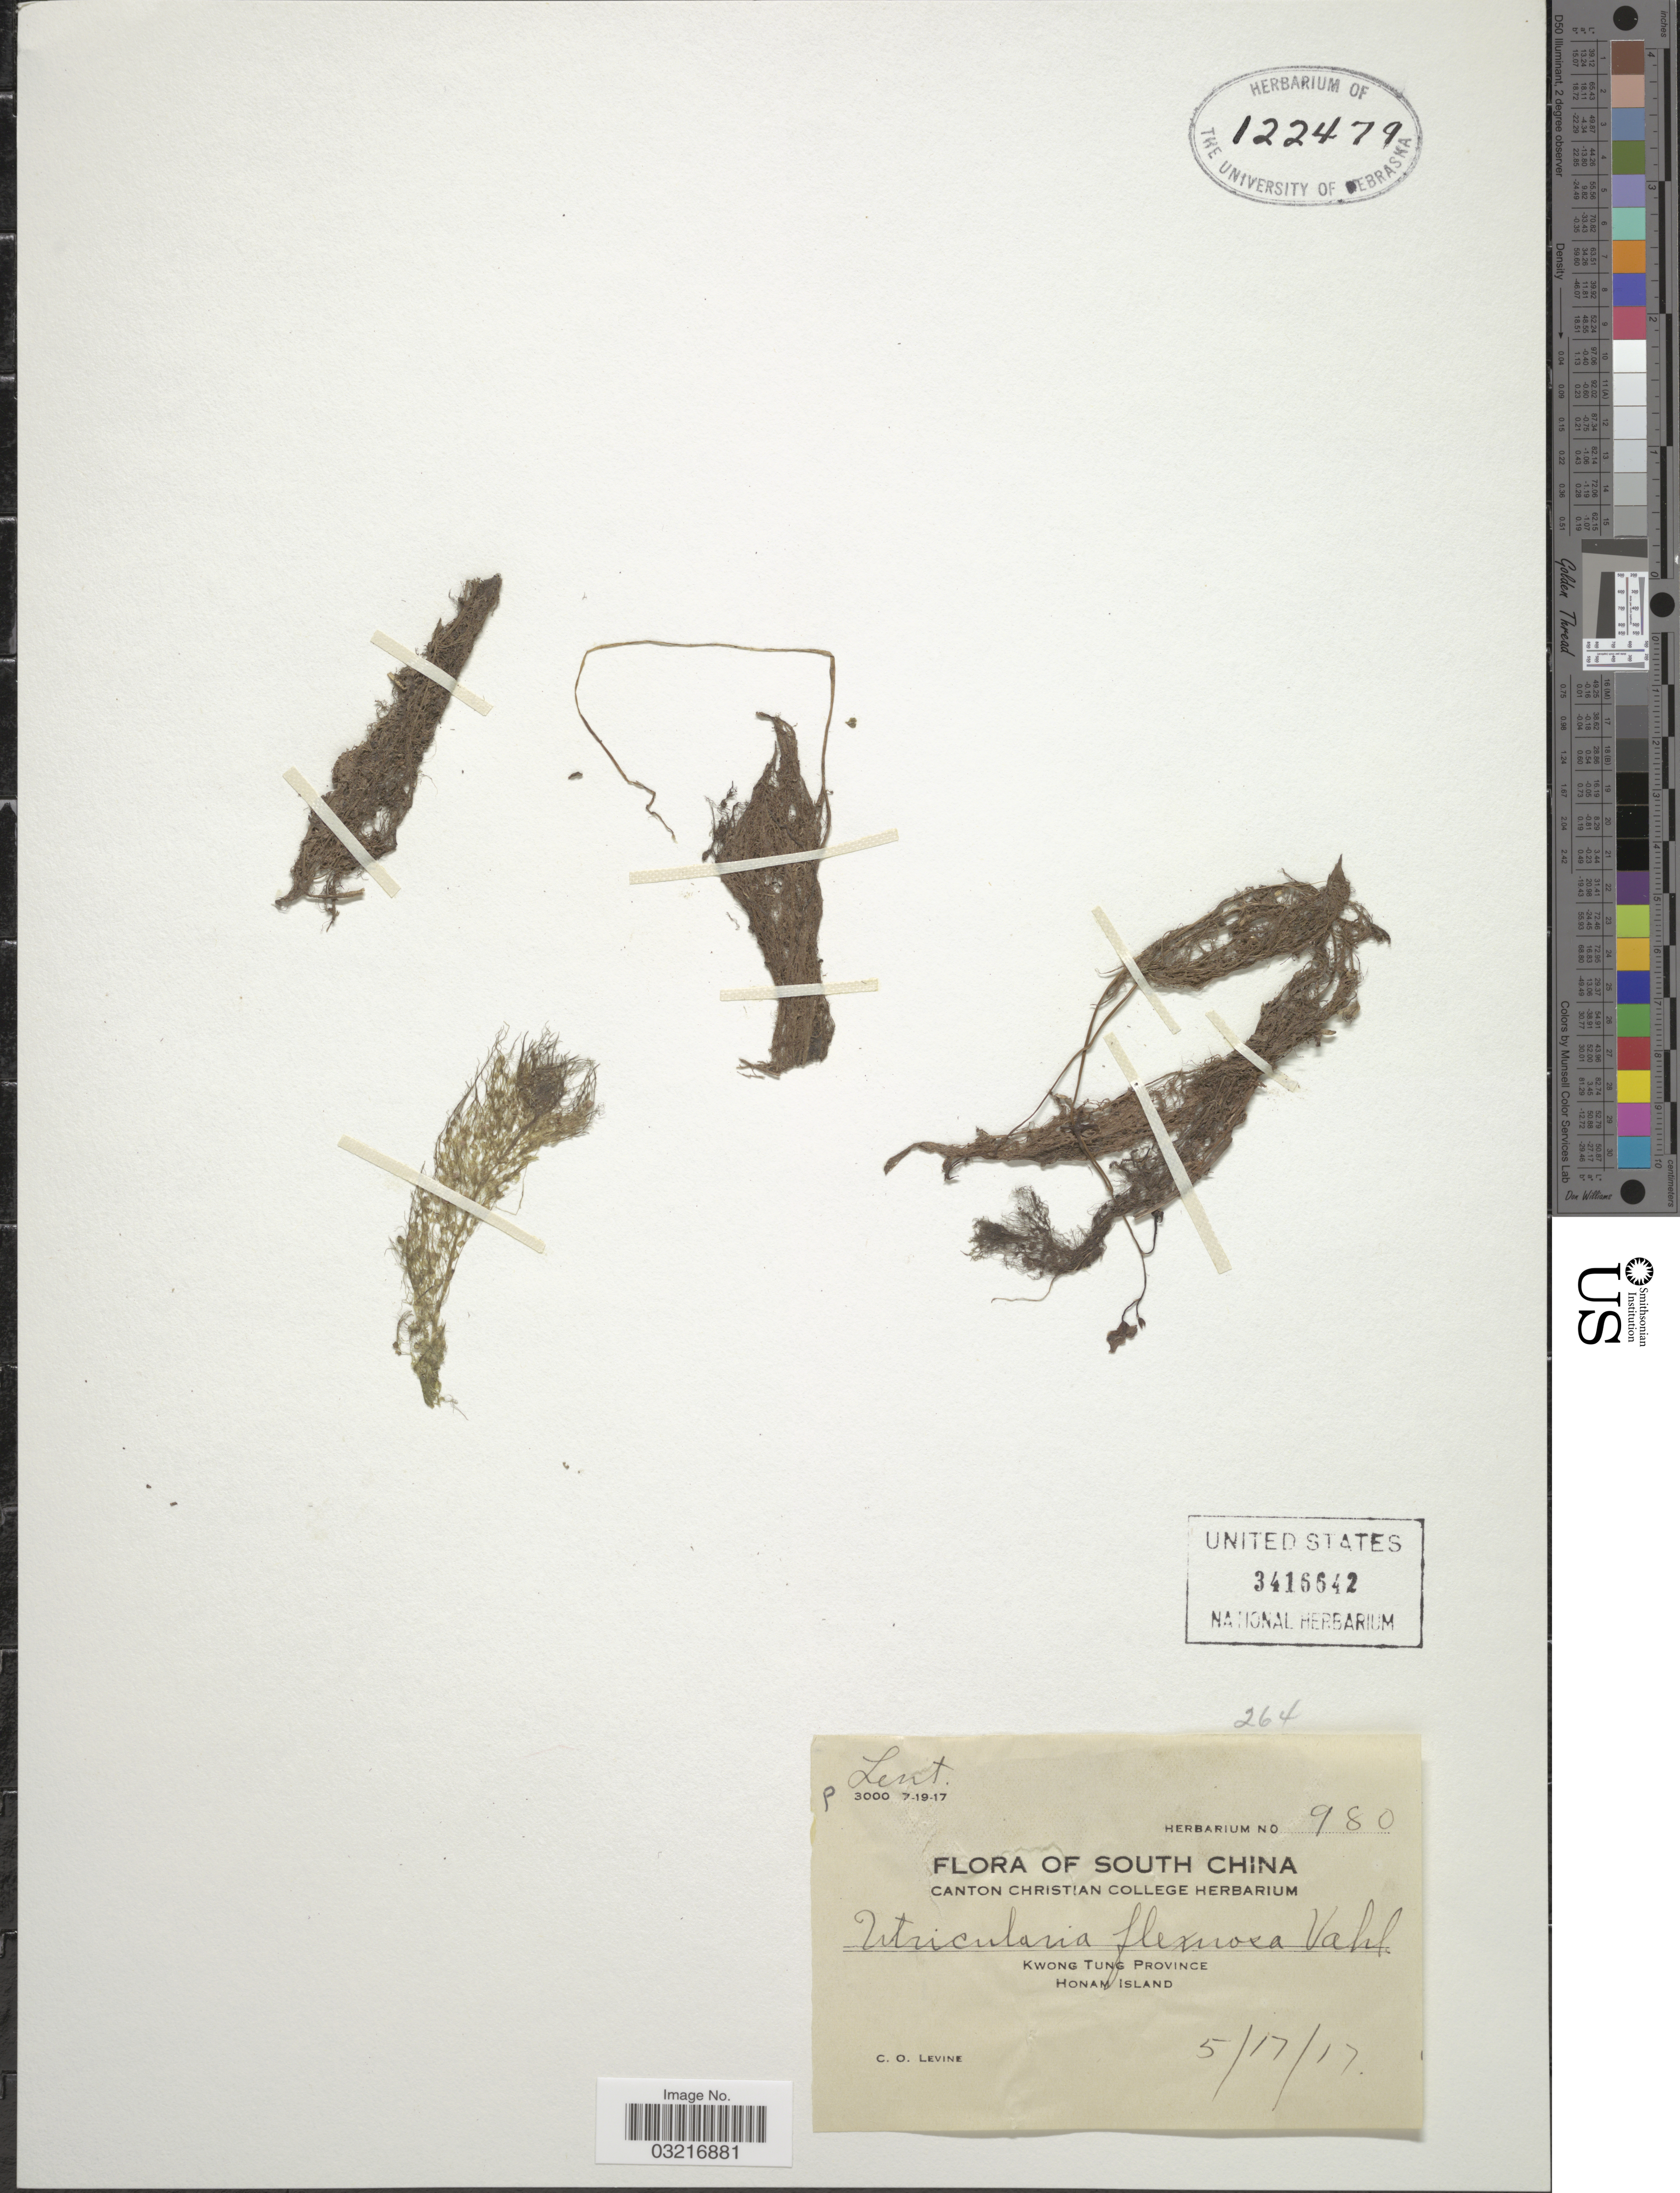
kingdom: Plantae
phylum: Tracheophyta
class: Magnoliopsida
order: Lamiales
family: Lentibulariaceae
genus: Utricularia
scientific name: Utricularia aurea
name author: Lour.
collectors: C. O. Levine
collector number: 980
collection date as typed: Transcribed d/m/y: 17/5/17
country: China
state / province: Guangdong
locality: South China, Kwong Tung Province, Honam Island.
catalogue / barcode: US 3416642